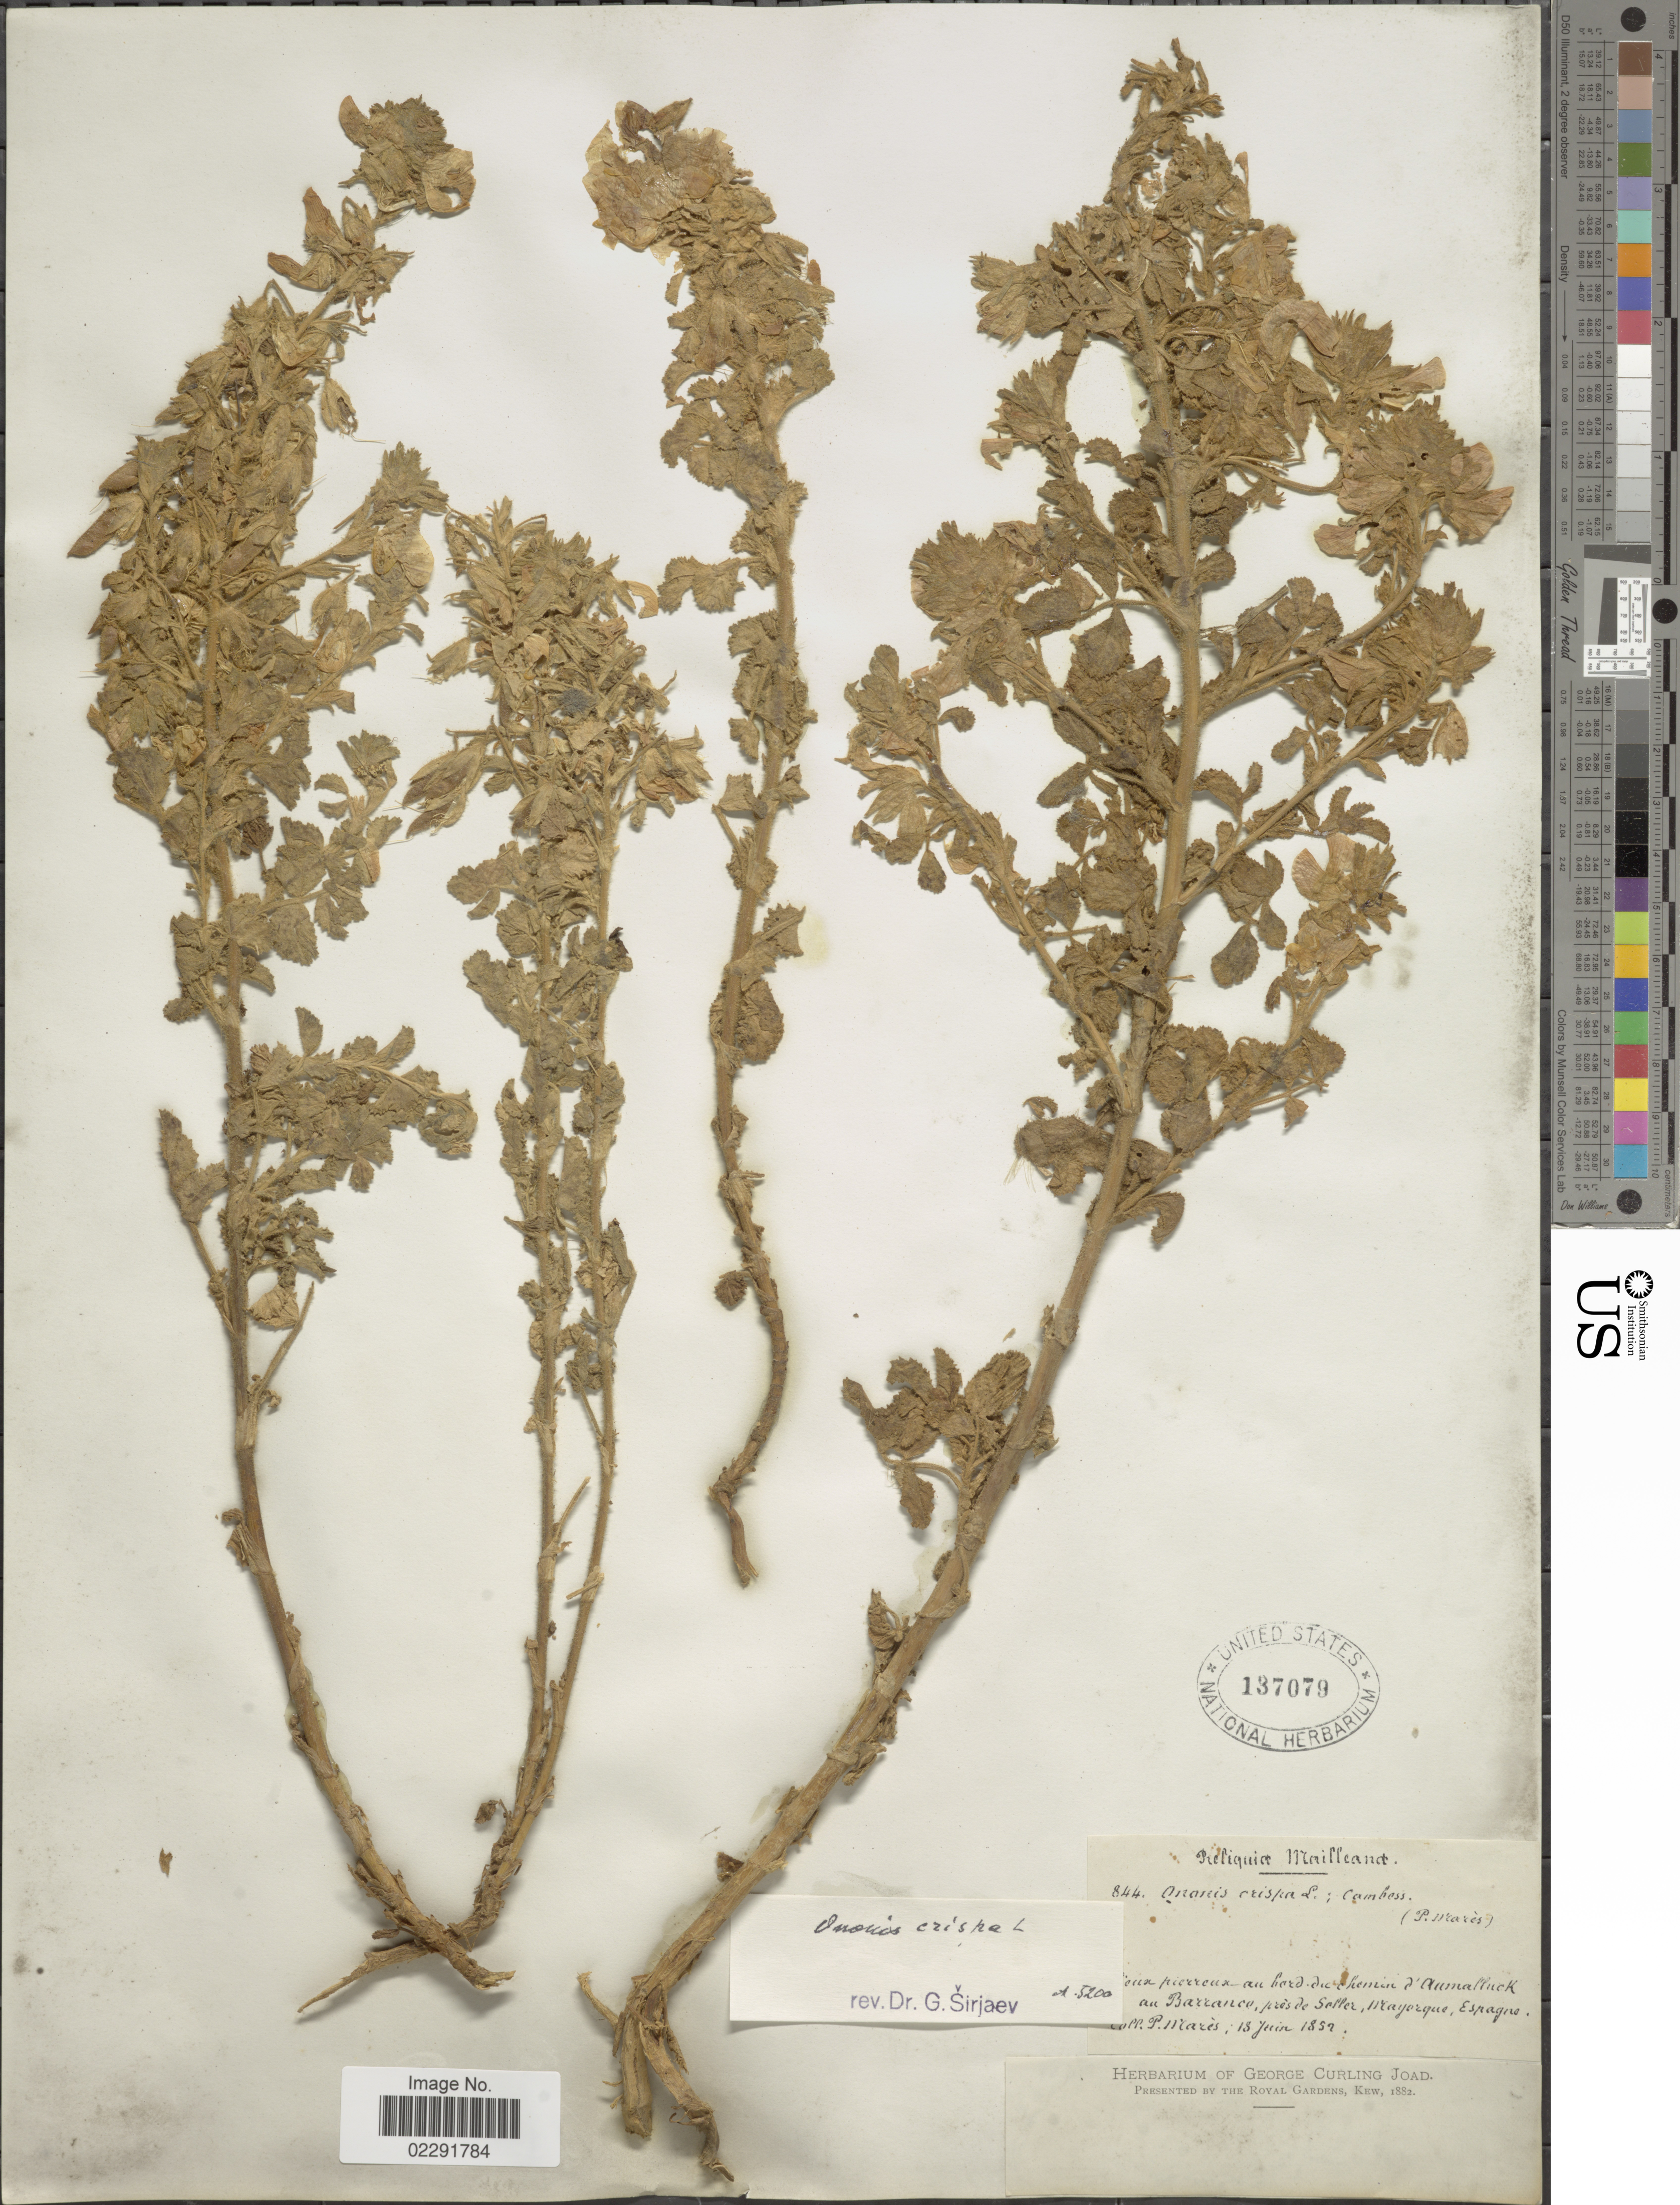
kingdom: Plantae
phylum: Tracheophyta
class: Magnoliopsida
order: Fabales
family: Fabaceae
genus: Ononis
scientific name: Ononis crispa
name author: L.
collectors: P. Marés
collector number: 844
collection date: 1859-06-18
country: Spain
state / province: Islas Baleares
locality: Lieux pierreux-au bord du chemin d'Aumalluch au Barranca, pres de Sóller, Mayorque.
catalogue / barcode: US 137079